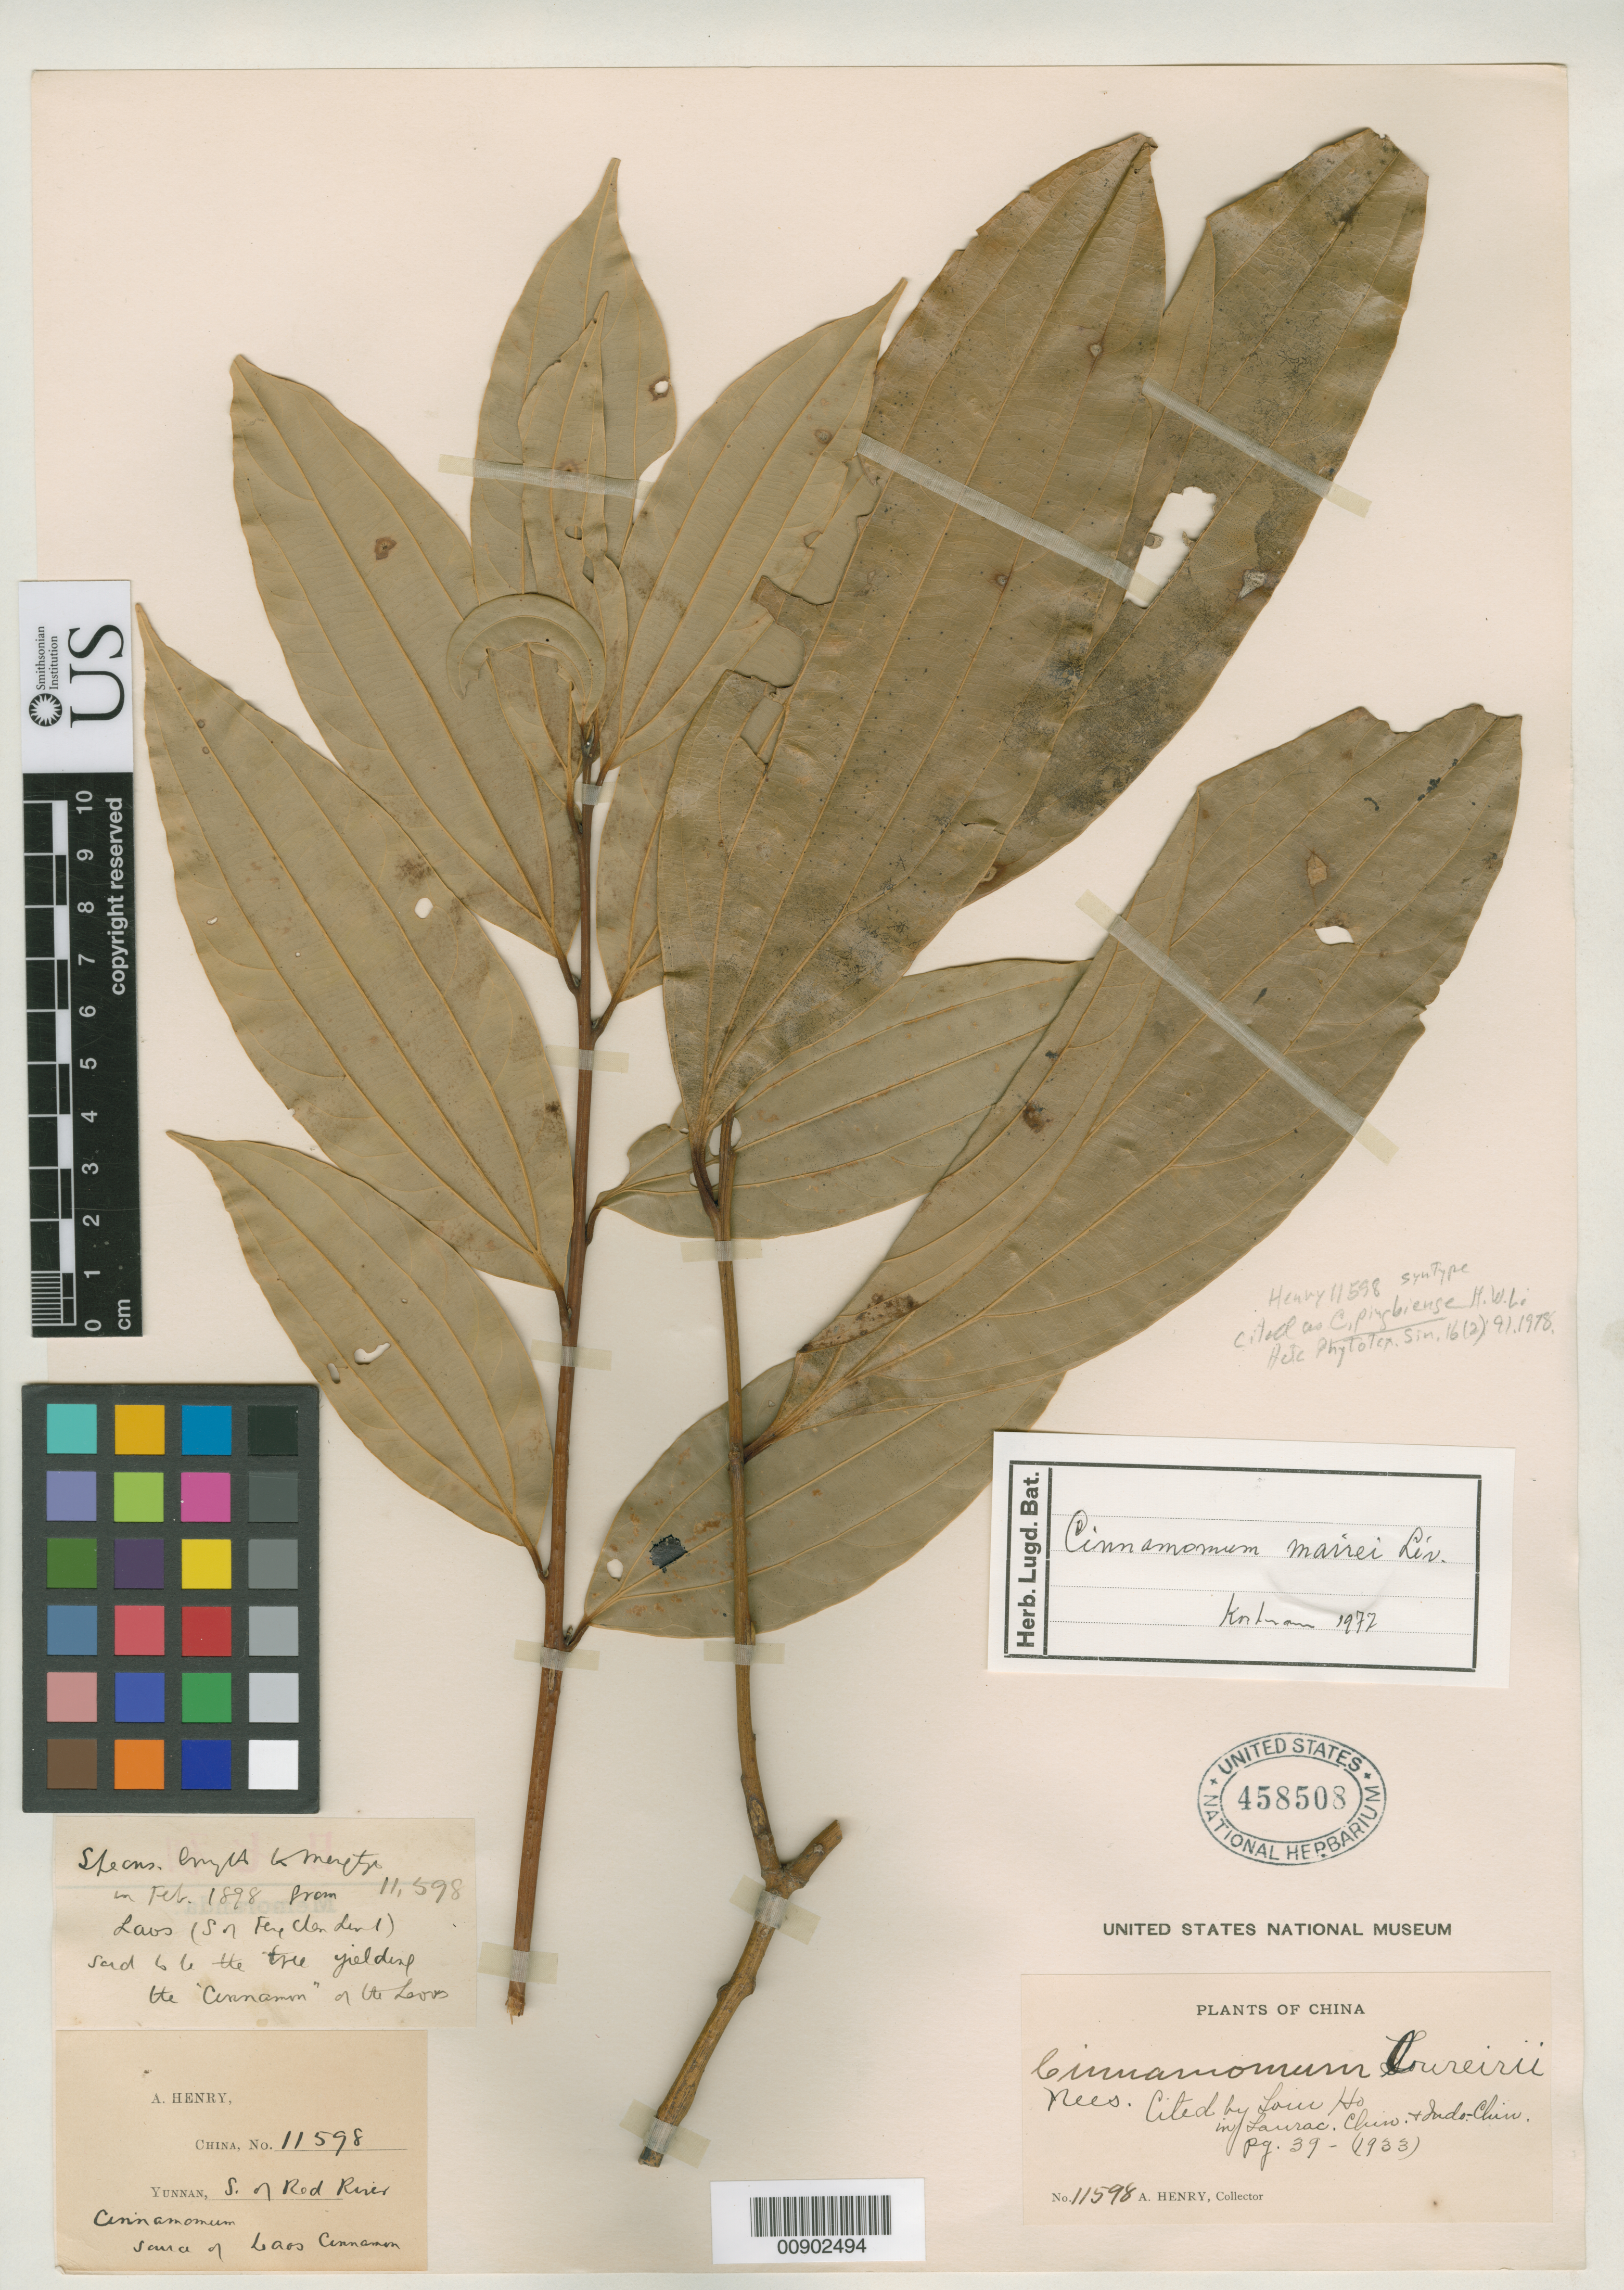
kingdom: Plantae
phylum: Tracheophyta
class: Magnoliopsida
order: Laurales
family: Lauraceae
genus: Cinnamomum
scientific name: Cinnamomum pingbienense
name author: H.W. Li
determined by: Kostermans, A. J. G. H.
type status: Paratype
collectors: A. Henry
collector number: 11598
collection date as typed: Feb 1898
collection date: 1898-02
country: China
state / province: Yunnan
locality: Yunnan, S. of Red River.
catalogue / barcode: US 458508